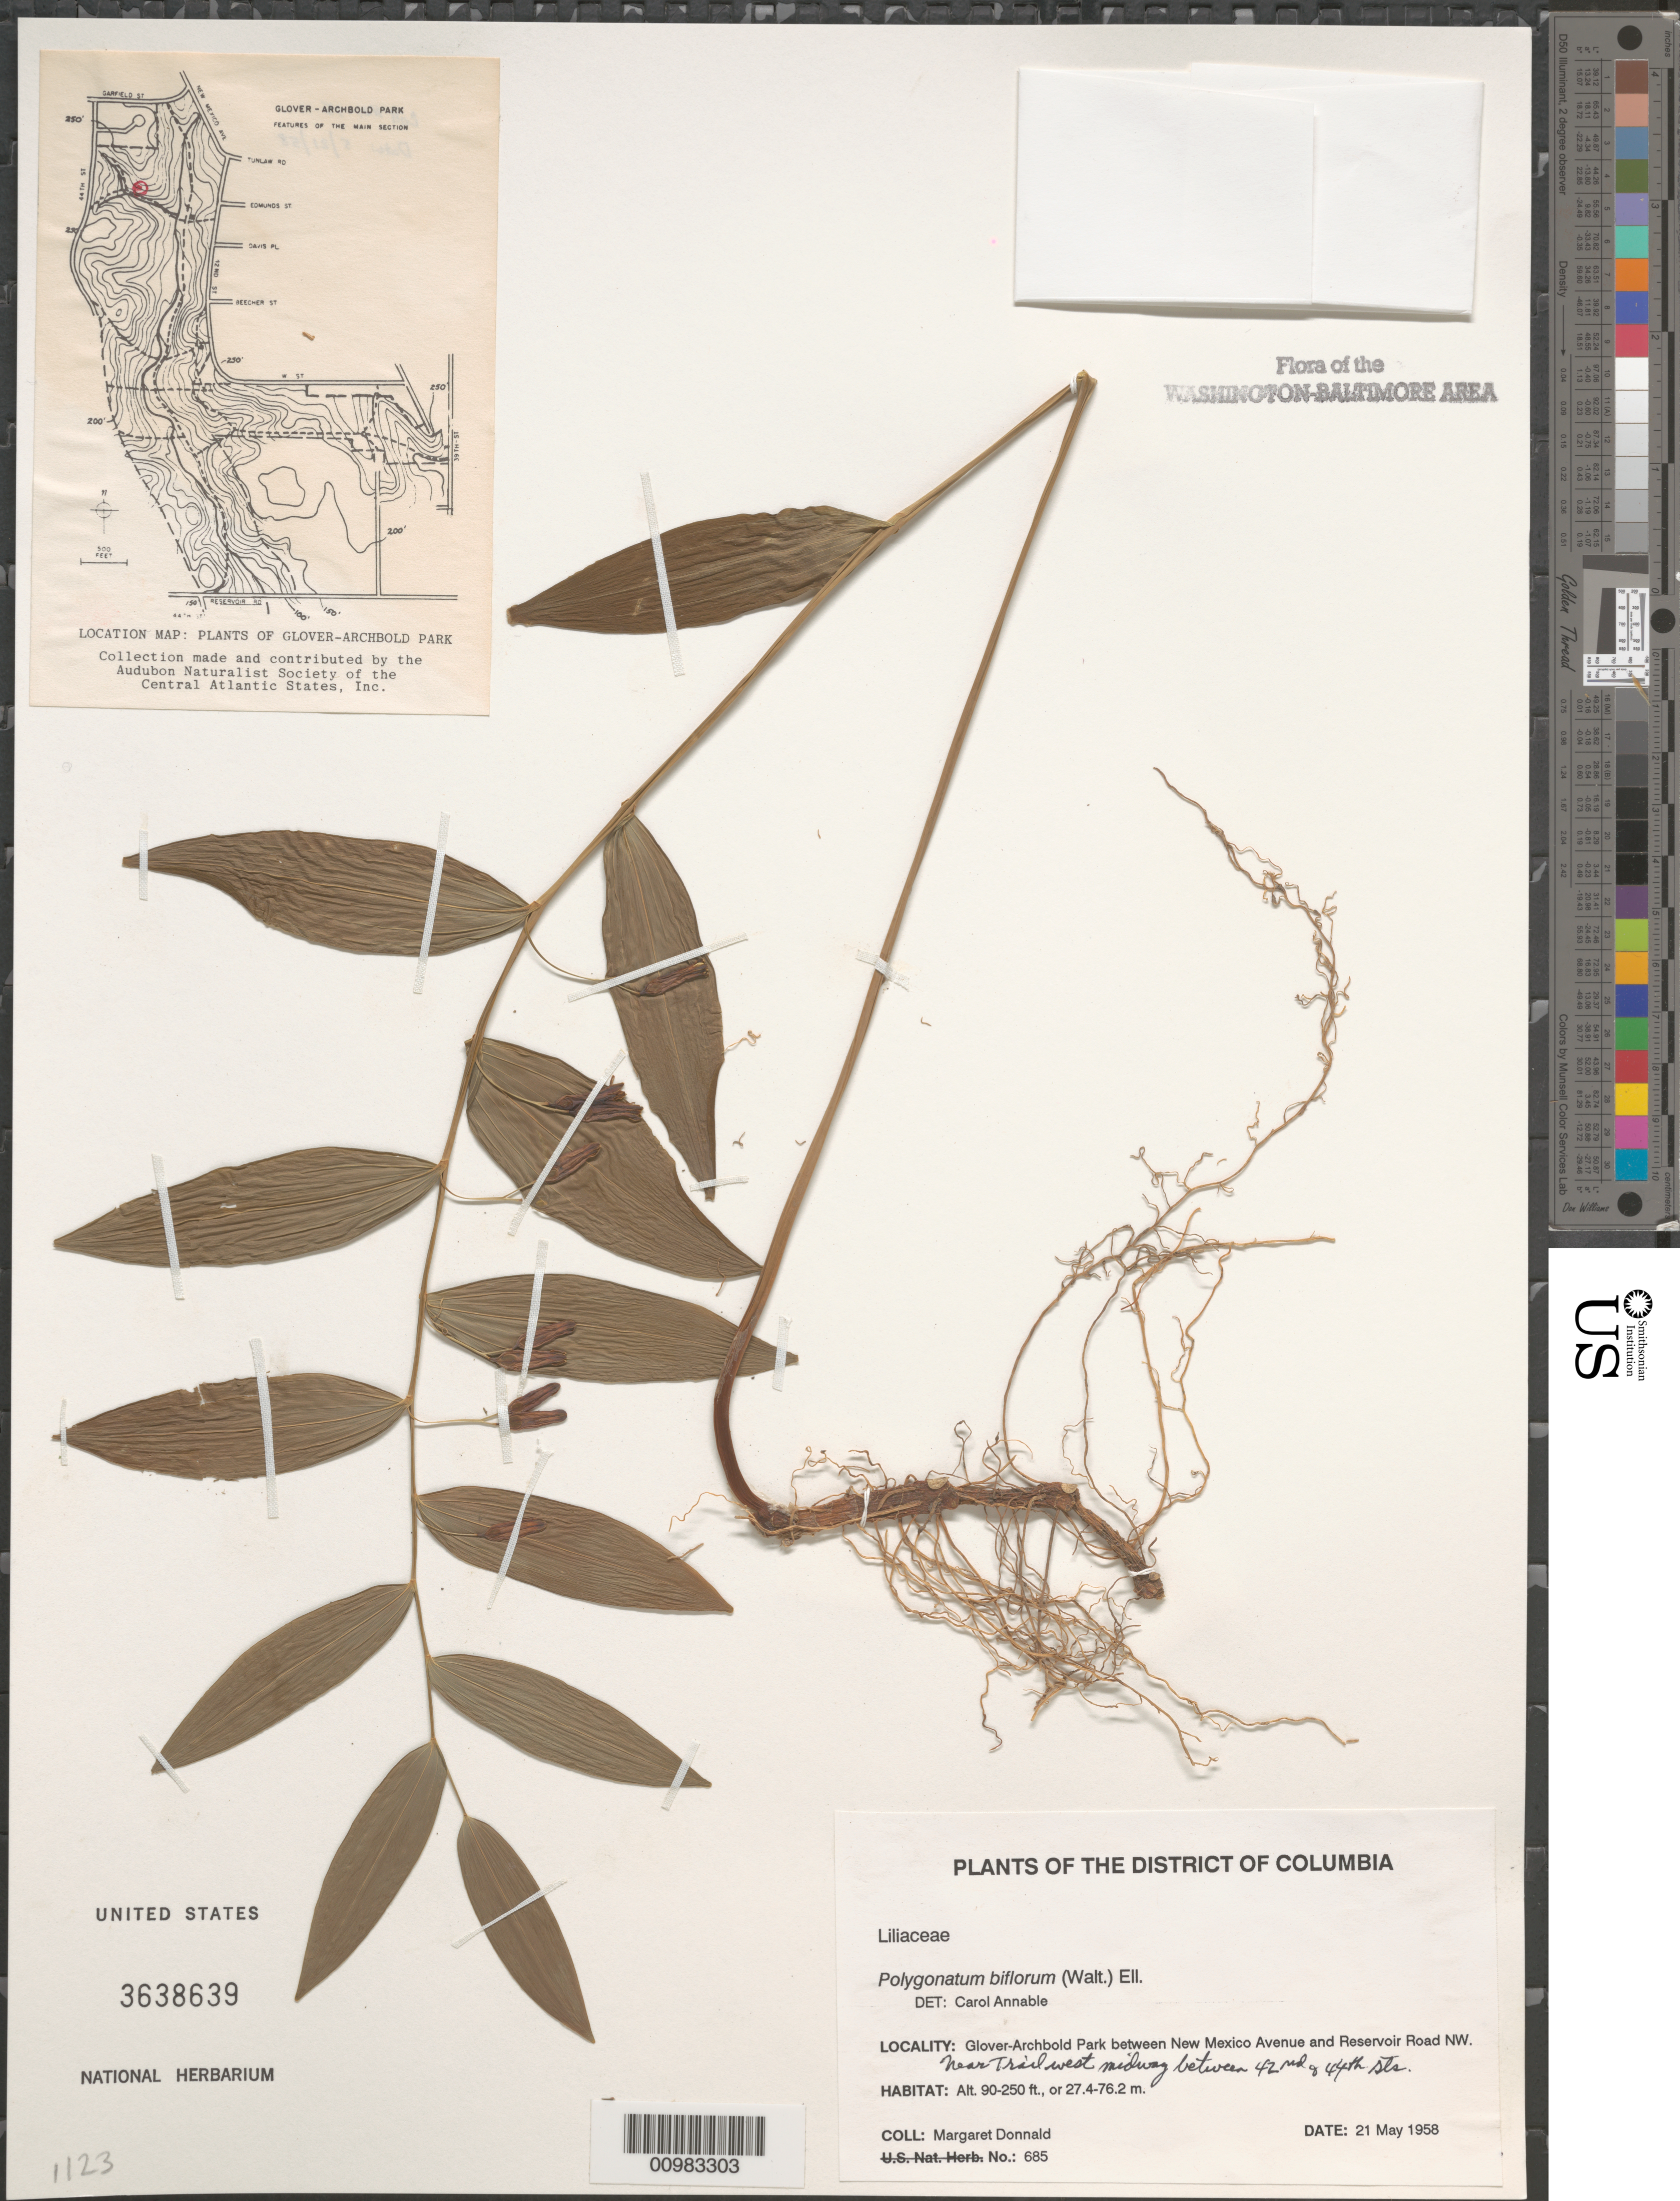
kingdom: Plantae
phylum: Tracheophyta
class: Liliopsida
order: Asparagales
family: Asparagaceae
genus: Polygonatum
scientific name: Polygonatum biflorum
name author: (Walter) Elliott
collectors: M. Donnald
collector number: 687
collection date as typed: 21 May 1958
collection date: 1958-05-21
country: United States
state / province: District of Columbia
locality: Glover-Archbold Park between New Mexico Avenue and Reservoir Road NW. Near trail west midway between 42nd and 44th Sts.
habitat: park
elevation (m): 27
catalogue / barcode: US 3638639